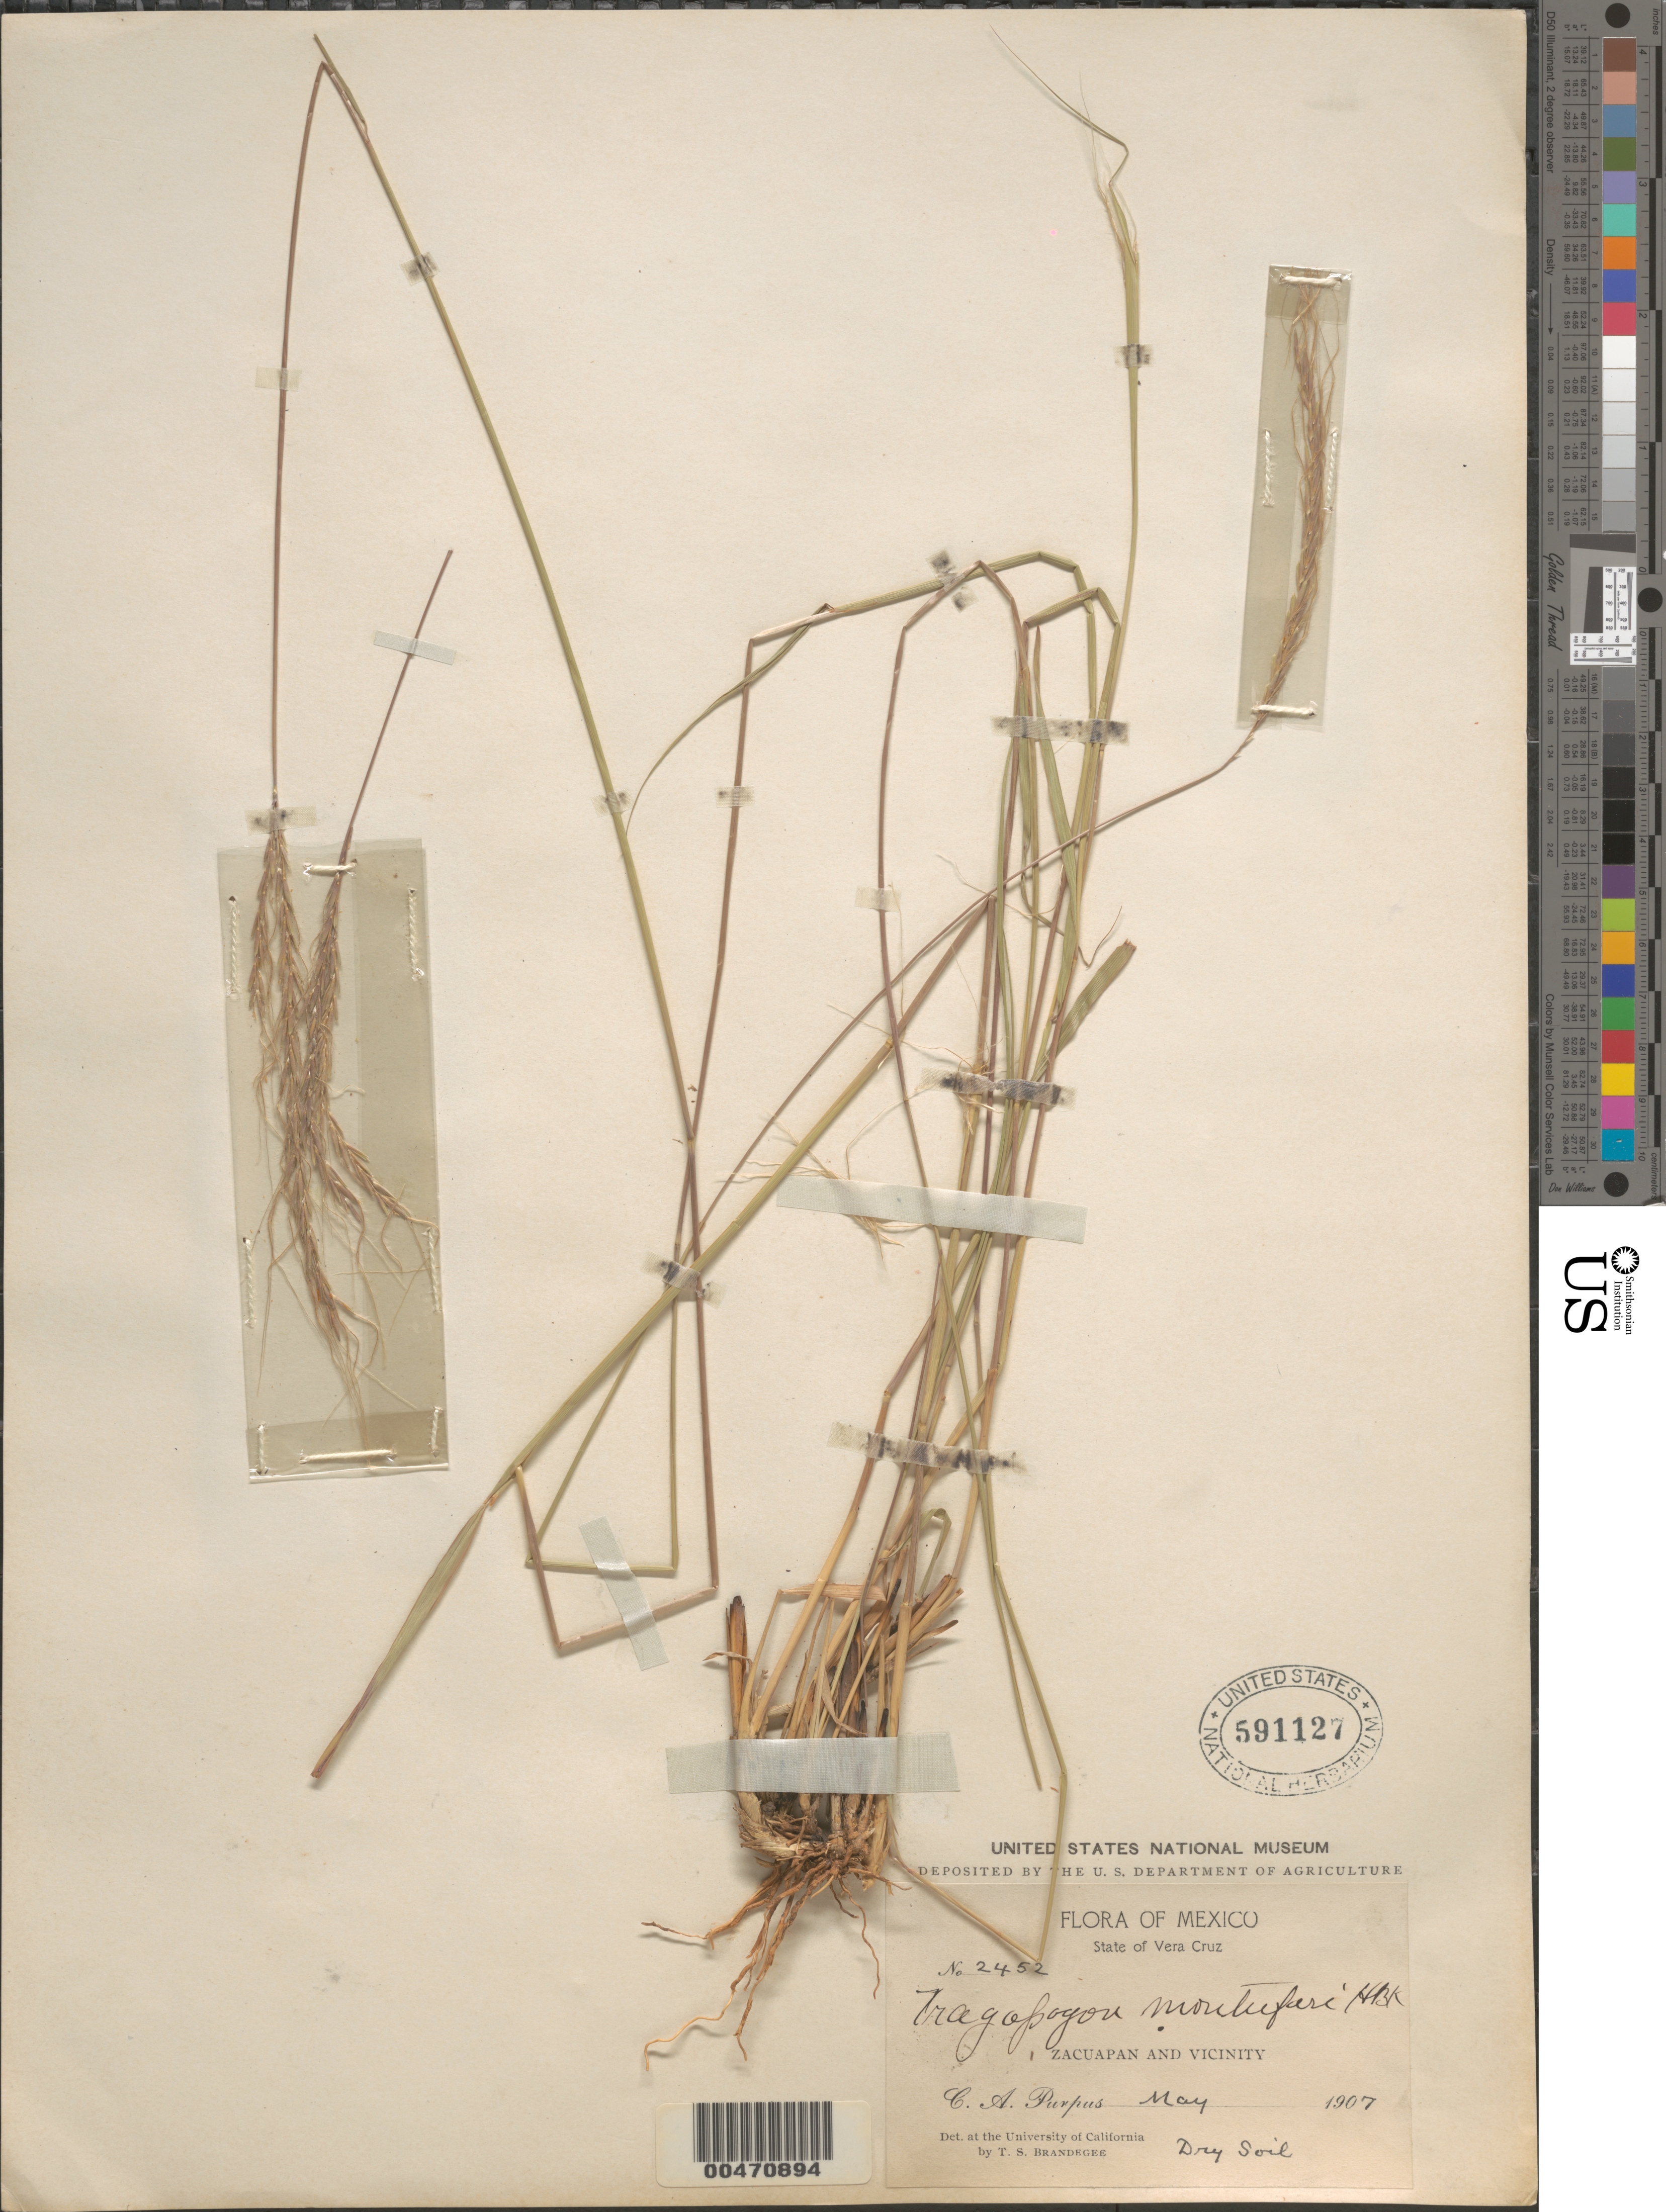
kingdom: Plantae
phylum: Tracheophyta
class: Liliopsida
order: Poales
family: Poaceae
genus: Trachypogon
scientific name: Trachypogon angustifolius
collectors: T. S. Brandegee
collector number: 2452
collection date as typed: May 1907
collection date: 1907-05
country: Mexico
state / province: Veracruz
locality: Zacuapan & vicinity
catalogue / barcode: US 591127